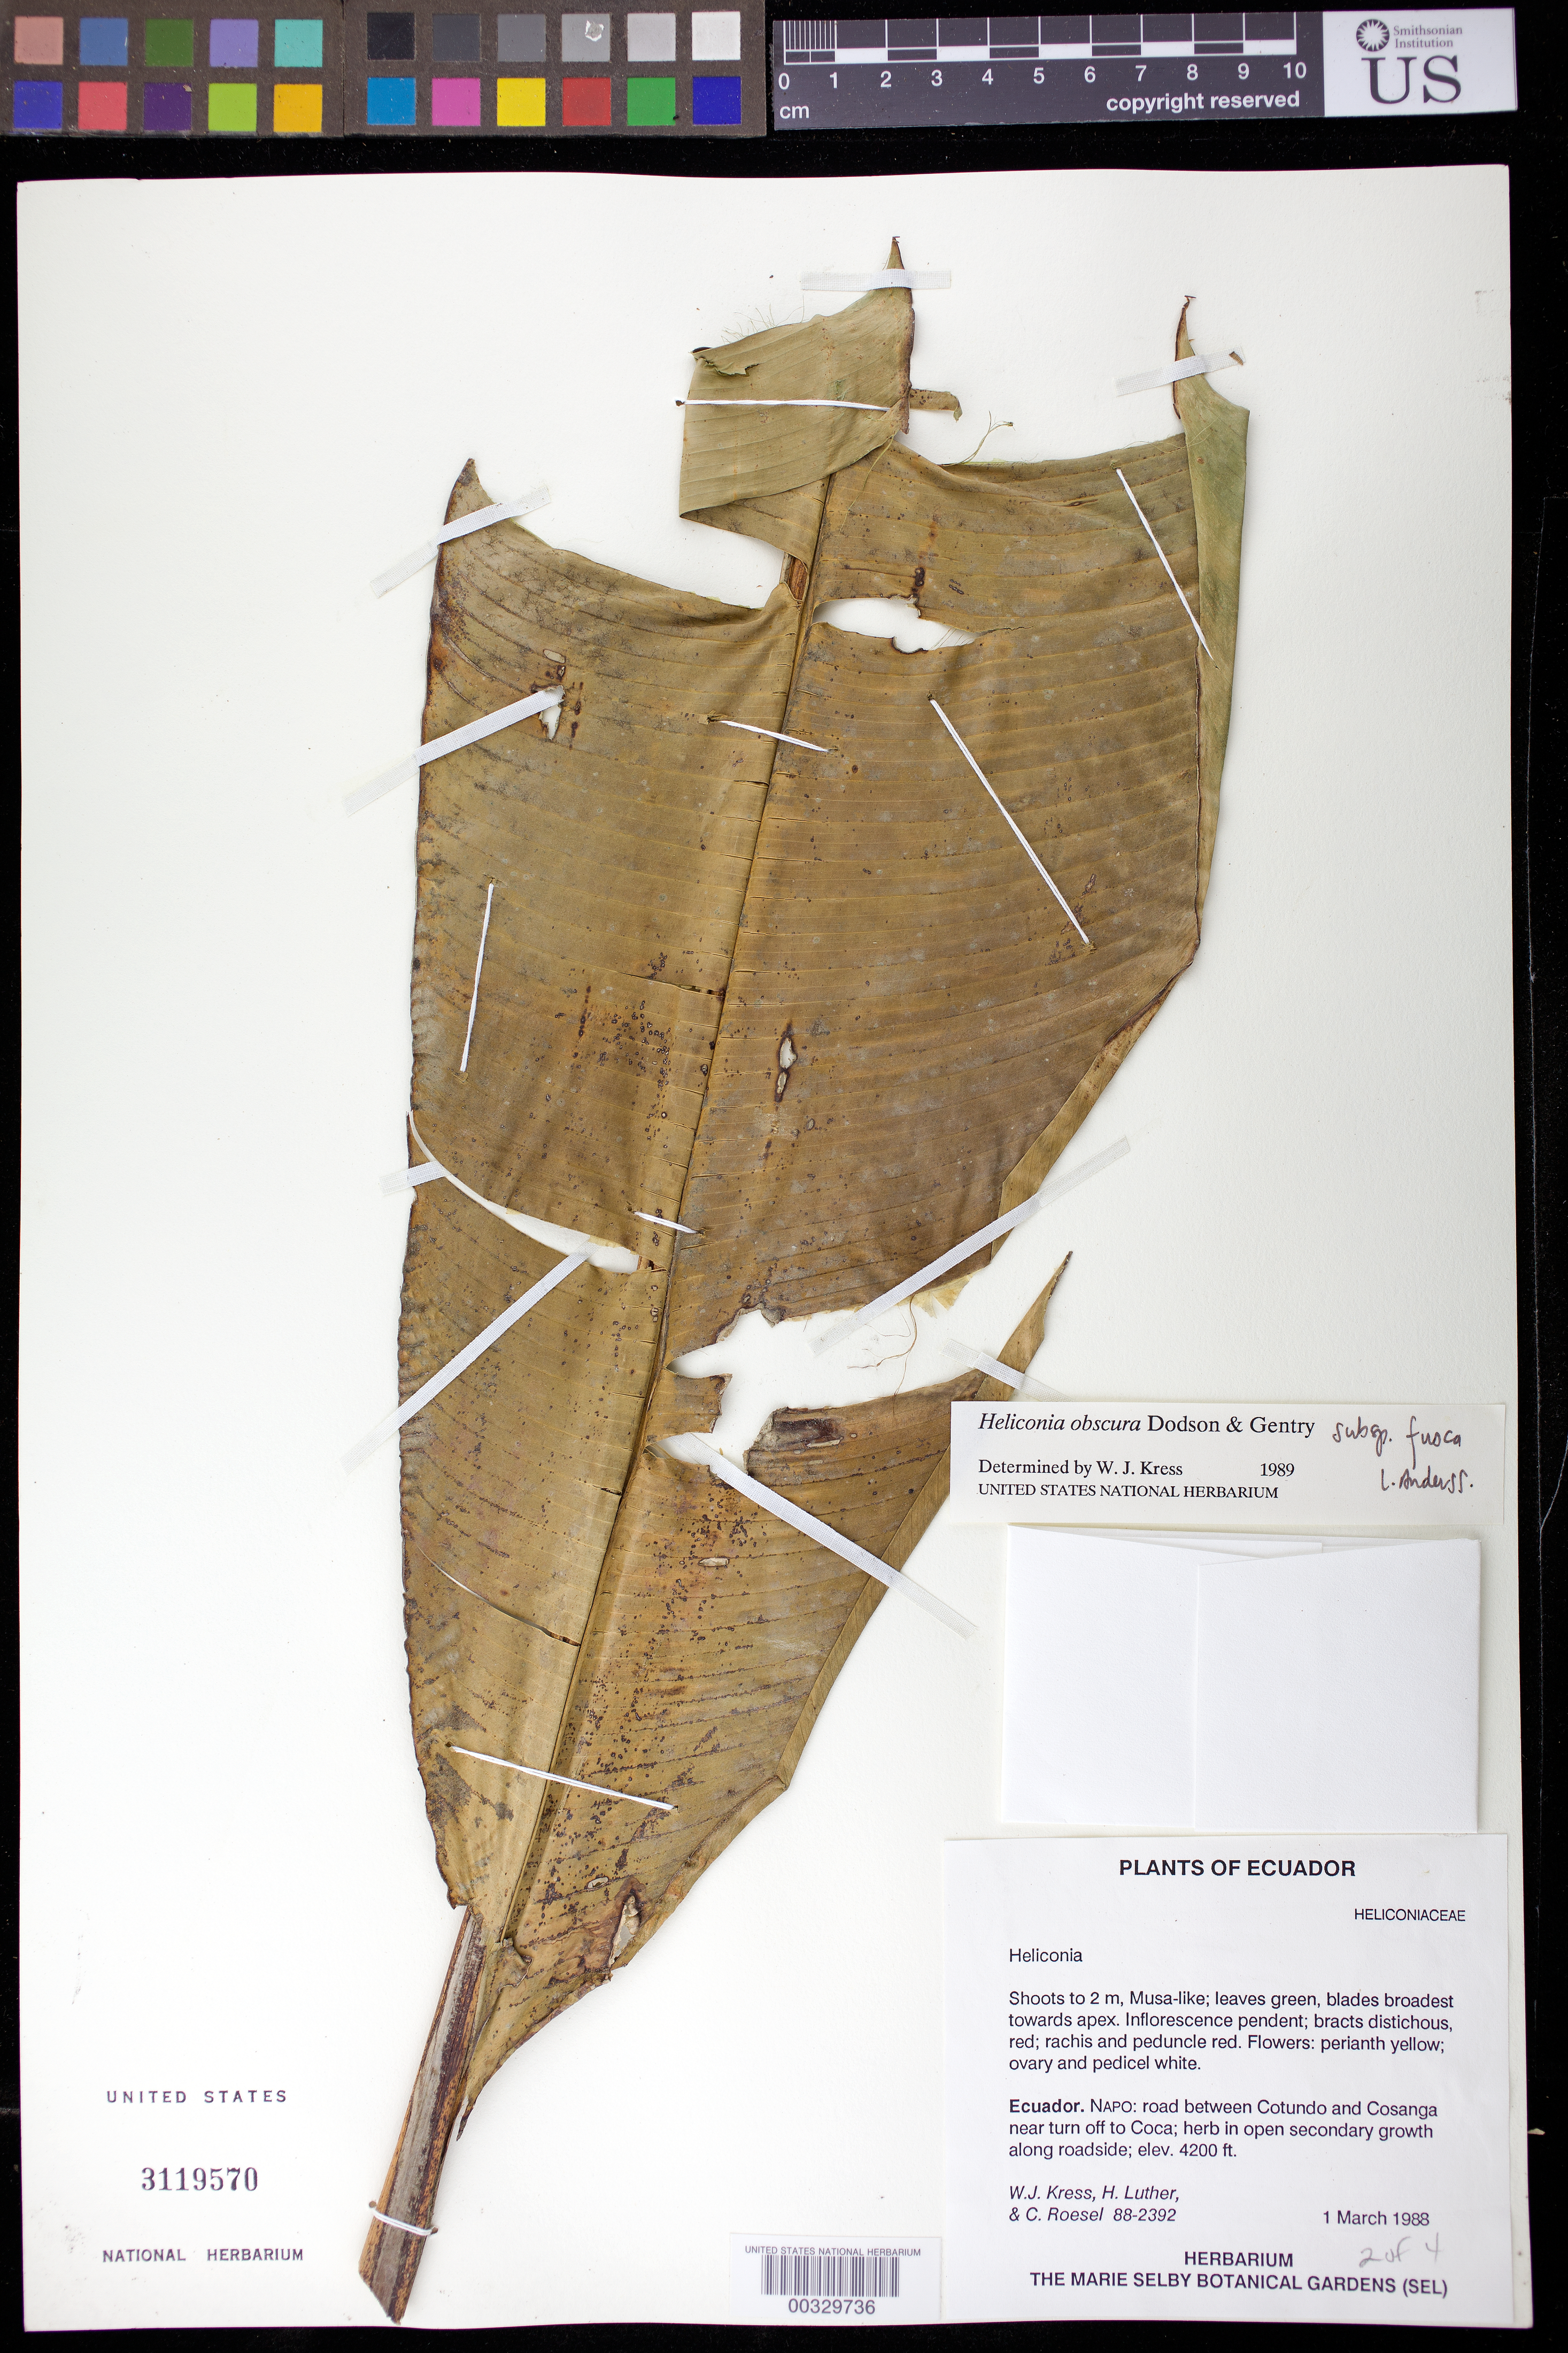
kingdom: Plantae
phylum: Tracheophyta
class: Liliopsida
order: Zingiberales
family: Heliconiaceae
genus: Heliconia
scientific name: Heliconia obscura subsp. fusca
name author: L. Andersson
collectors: W. J. Kress, Harry E. Luther & C. S. Roesel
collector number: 88-2392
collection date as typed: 01 Mar 1988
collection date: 1988-03-01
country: Ecuador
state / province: Napo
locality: Road between Cotundo and Cosanga near turn to Ccoca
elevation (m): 1280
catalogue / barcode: US 3119570